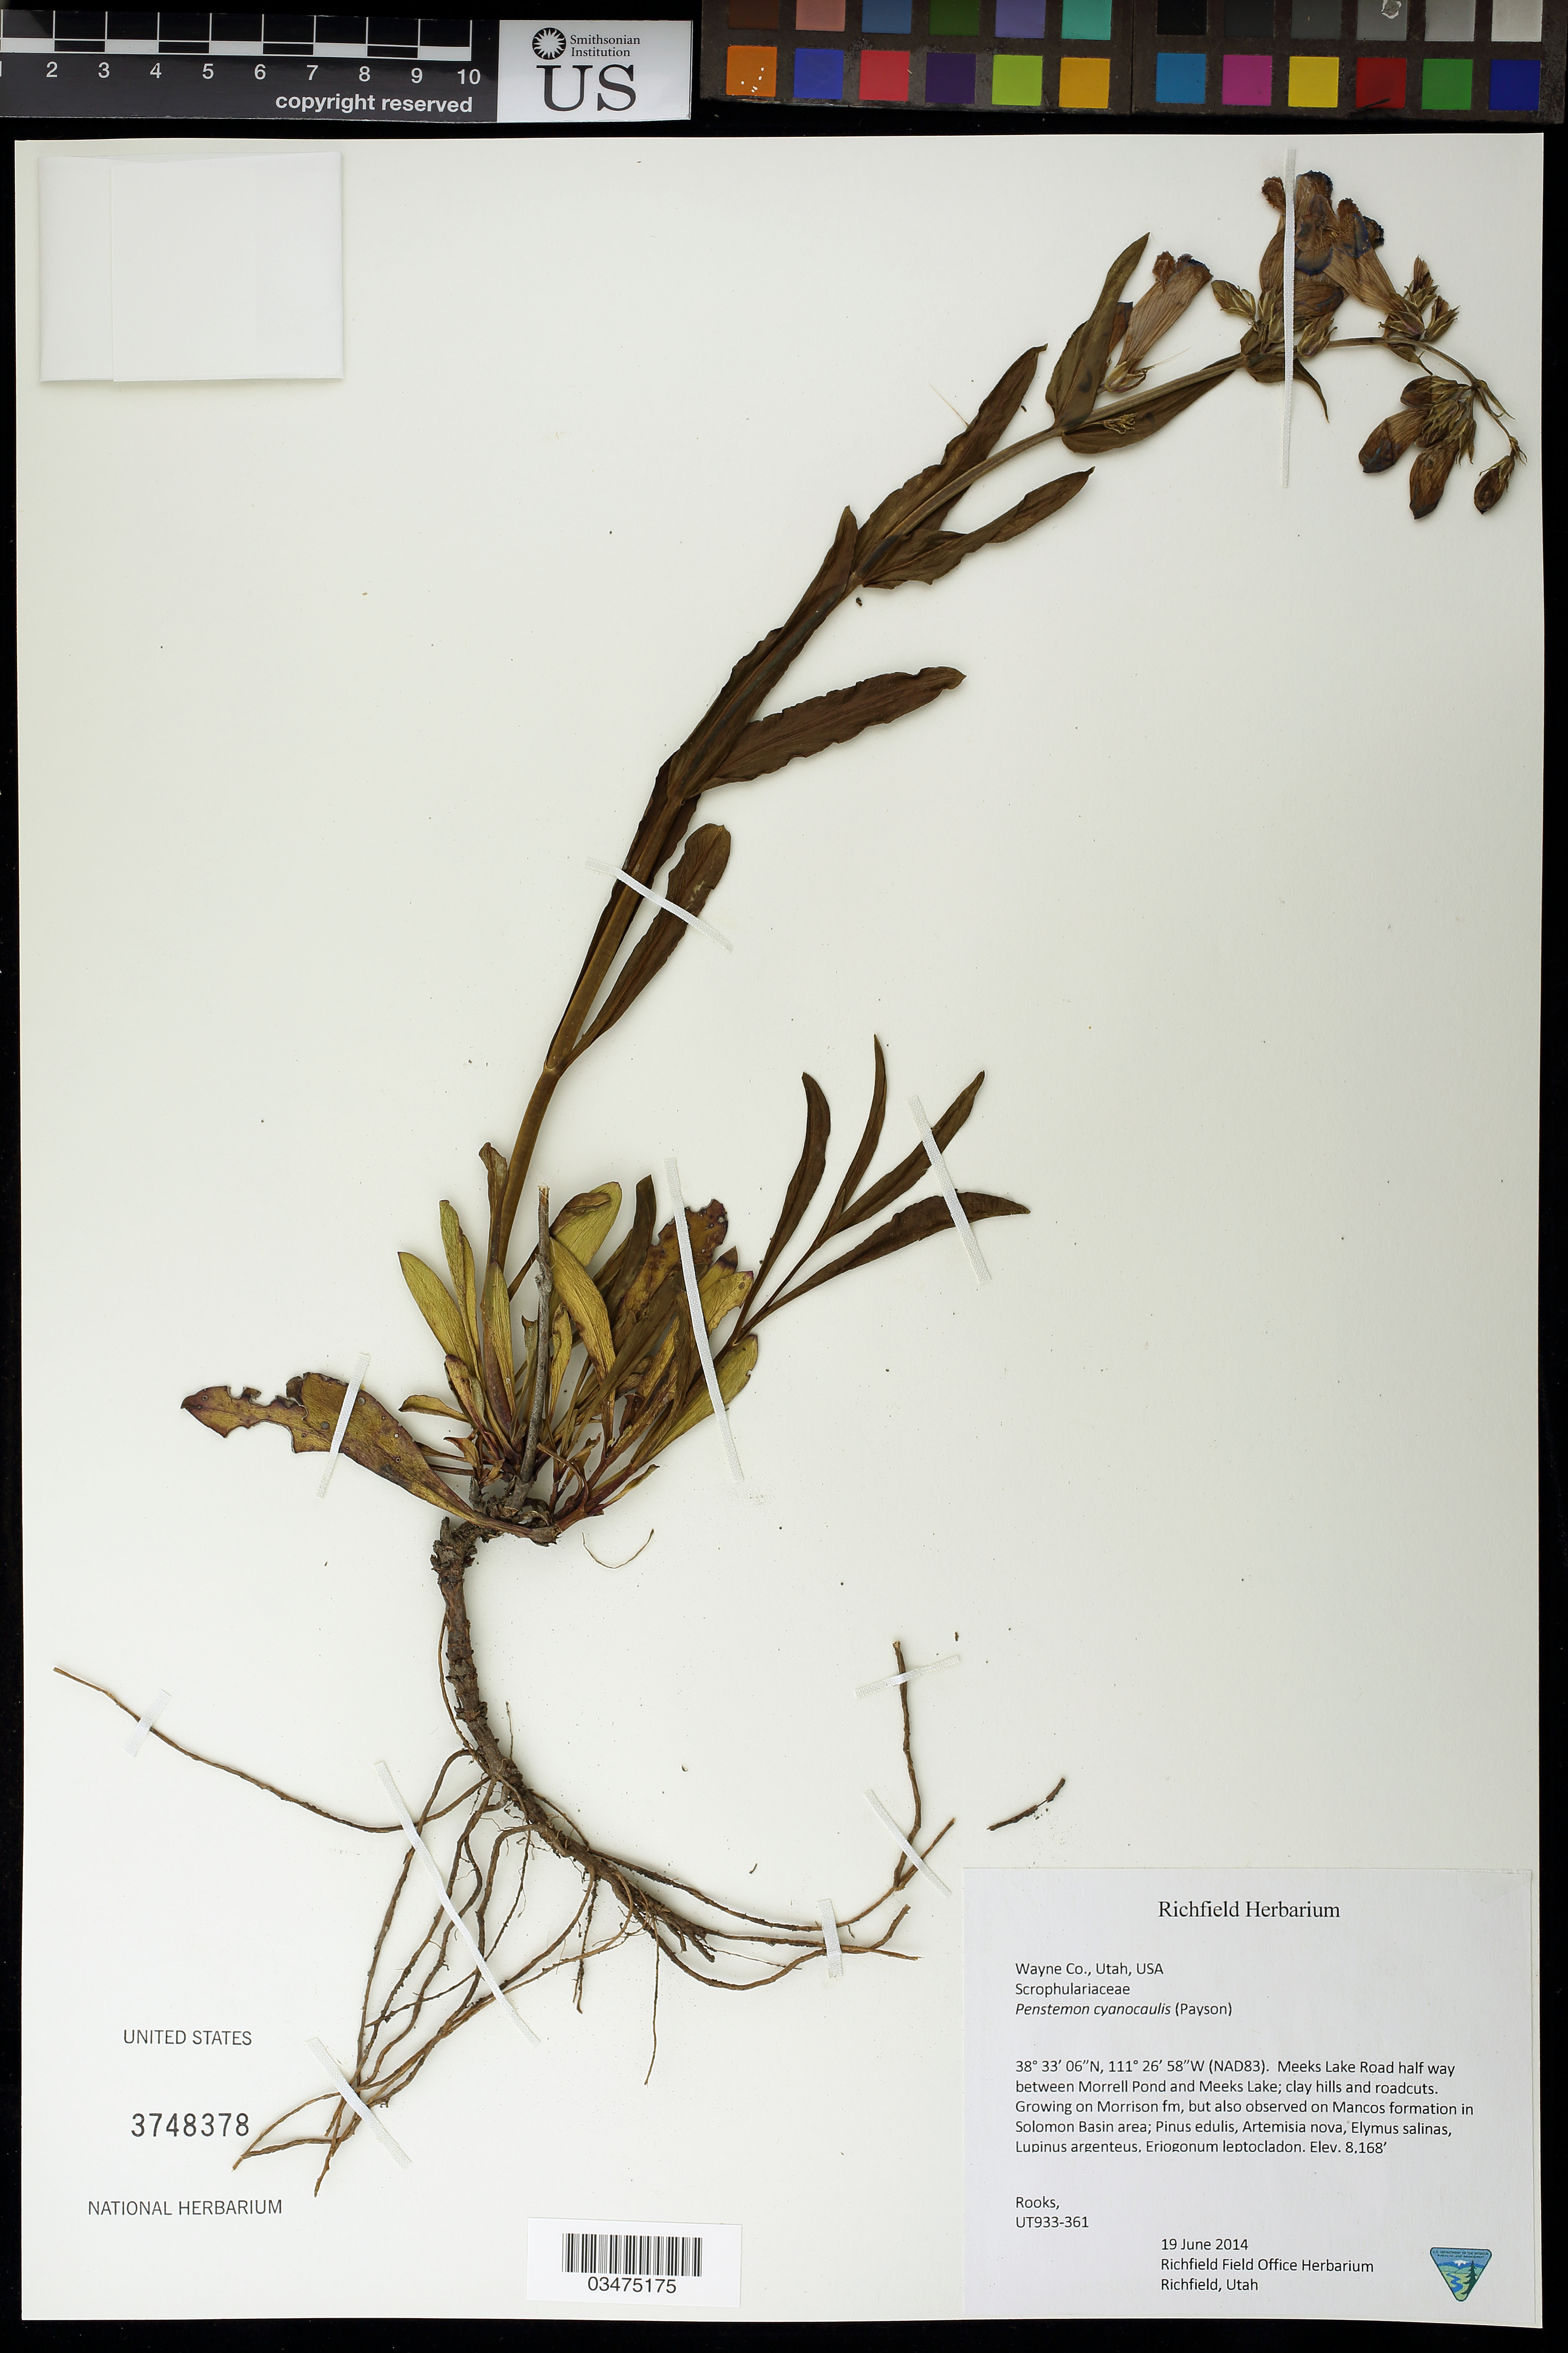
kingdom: Plantae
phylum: Tracheophyta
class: Magnoliopsida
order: Lamiales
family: Plantaginaceae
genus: Penstemon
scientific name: Penstemon cyanocaulis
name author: Payson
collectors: -. Rooks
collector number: UT933-361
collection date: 2014-06-19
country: United States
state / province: Utah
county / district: Wayne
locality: Meeks Lake Rd half way between Morrell Pond and Meeks Lake.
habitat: Clay hills and roadcuts. Morrison fm, in Solomon Basin area. With Pinus edulis, Artemisia nova, ect.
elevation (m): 2490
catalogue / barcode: US 3748378